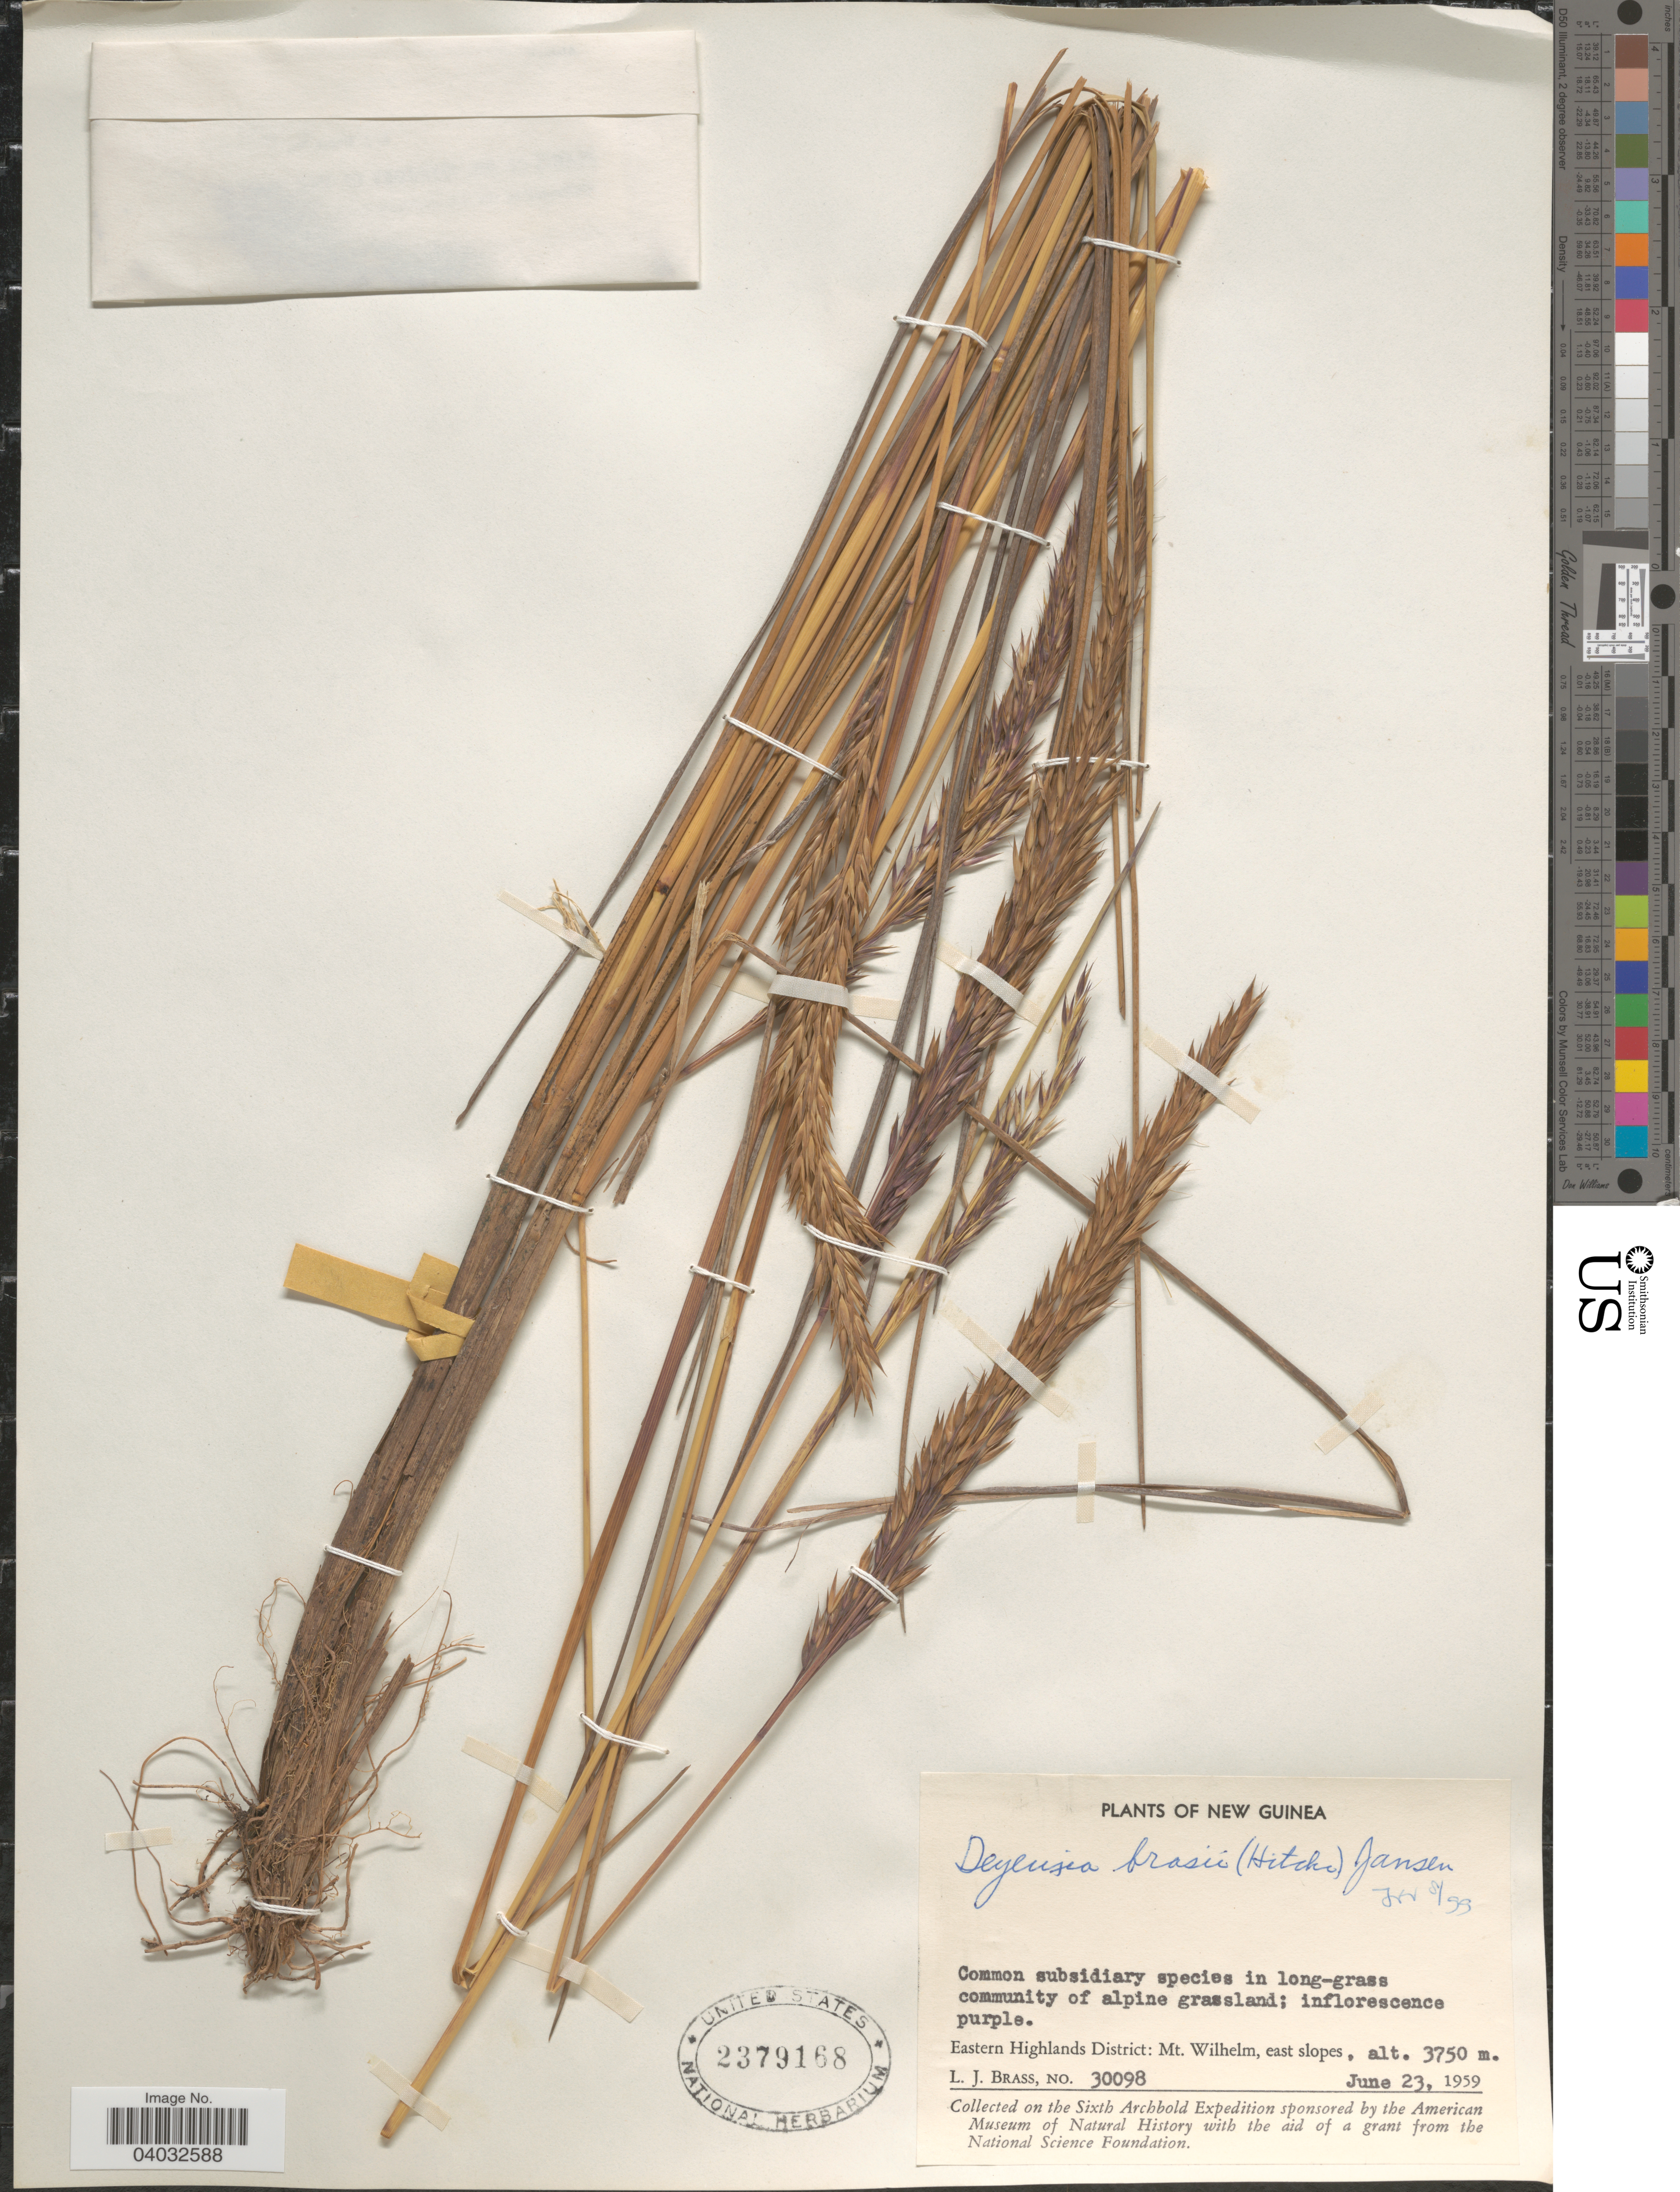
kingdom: Plantae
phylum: Tracheophyta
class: Liliopsida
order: Poales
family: Poaceae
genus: Calamagrostis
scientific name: Calamagrostis brassii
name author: Hitchc.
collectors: L. J. Brass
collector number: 30098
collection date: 1959-06-23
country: Papua New Guinea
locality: New Guinea. Eastern Highlands District: Mt. Wilhelm, east slopes.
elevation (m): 3750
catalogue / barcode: US 2379168